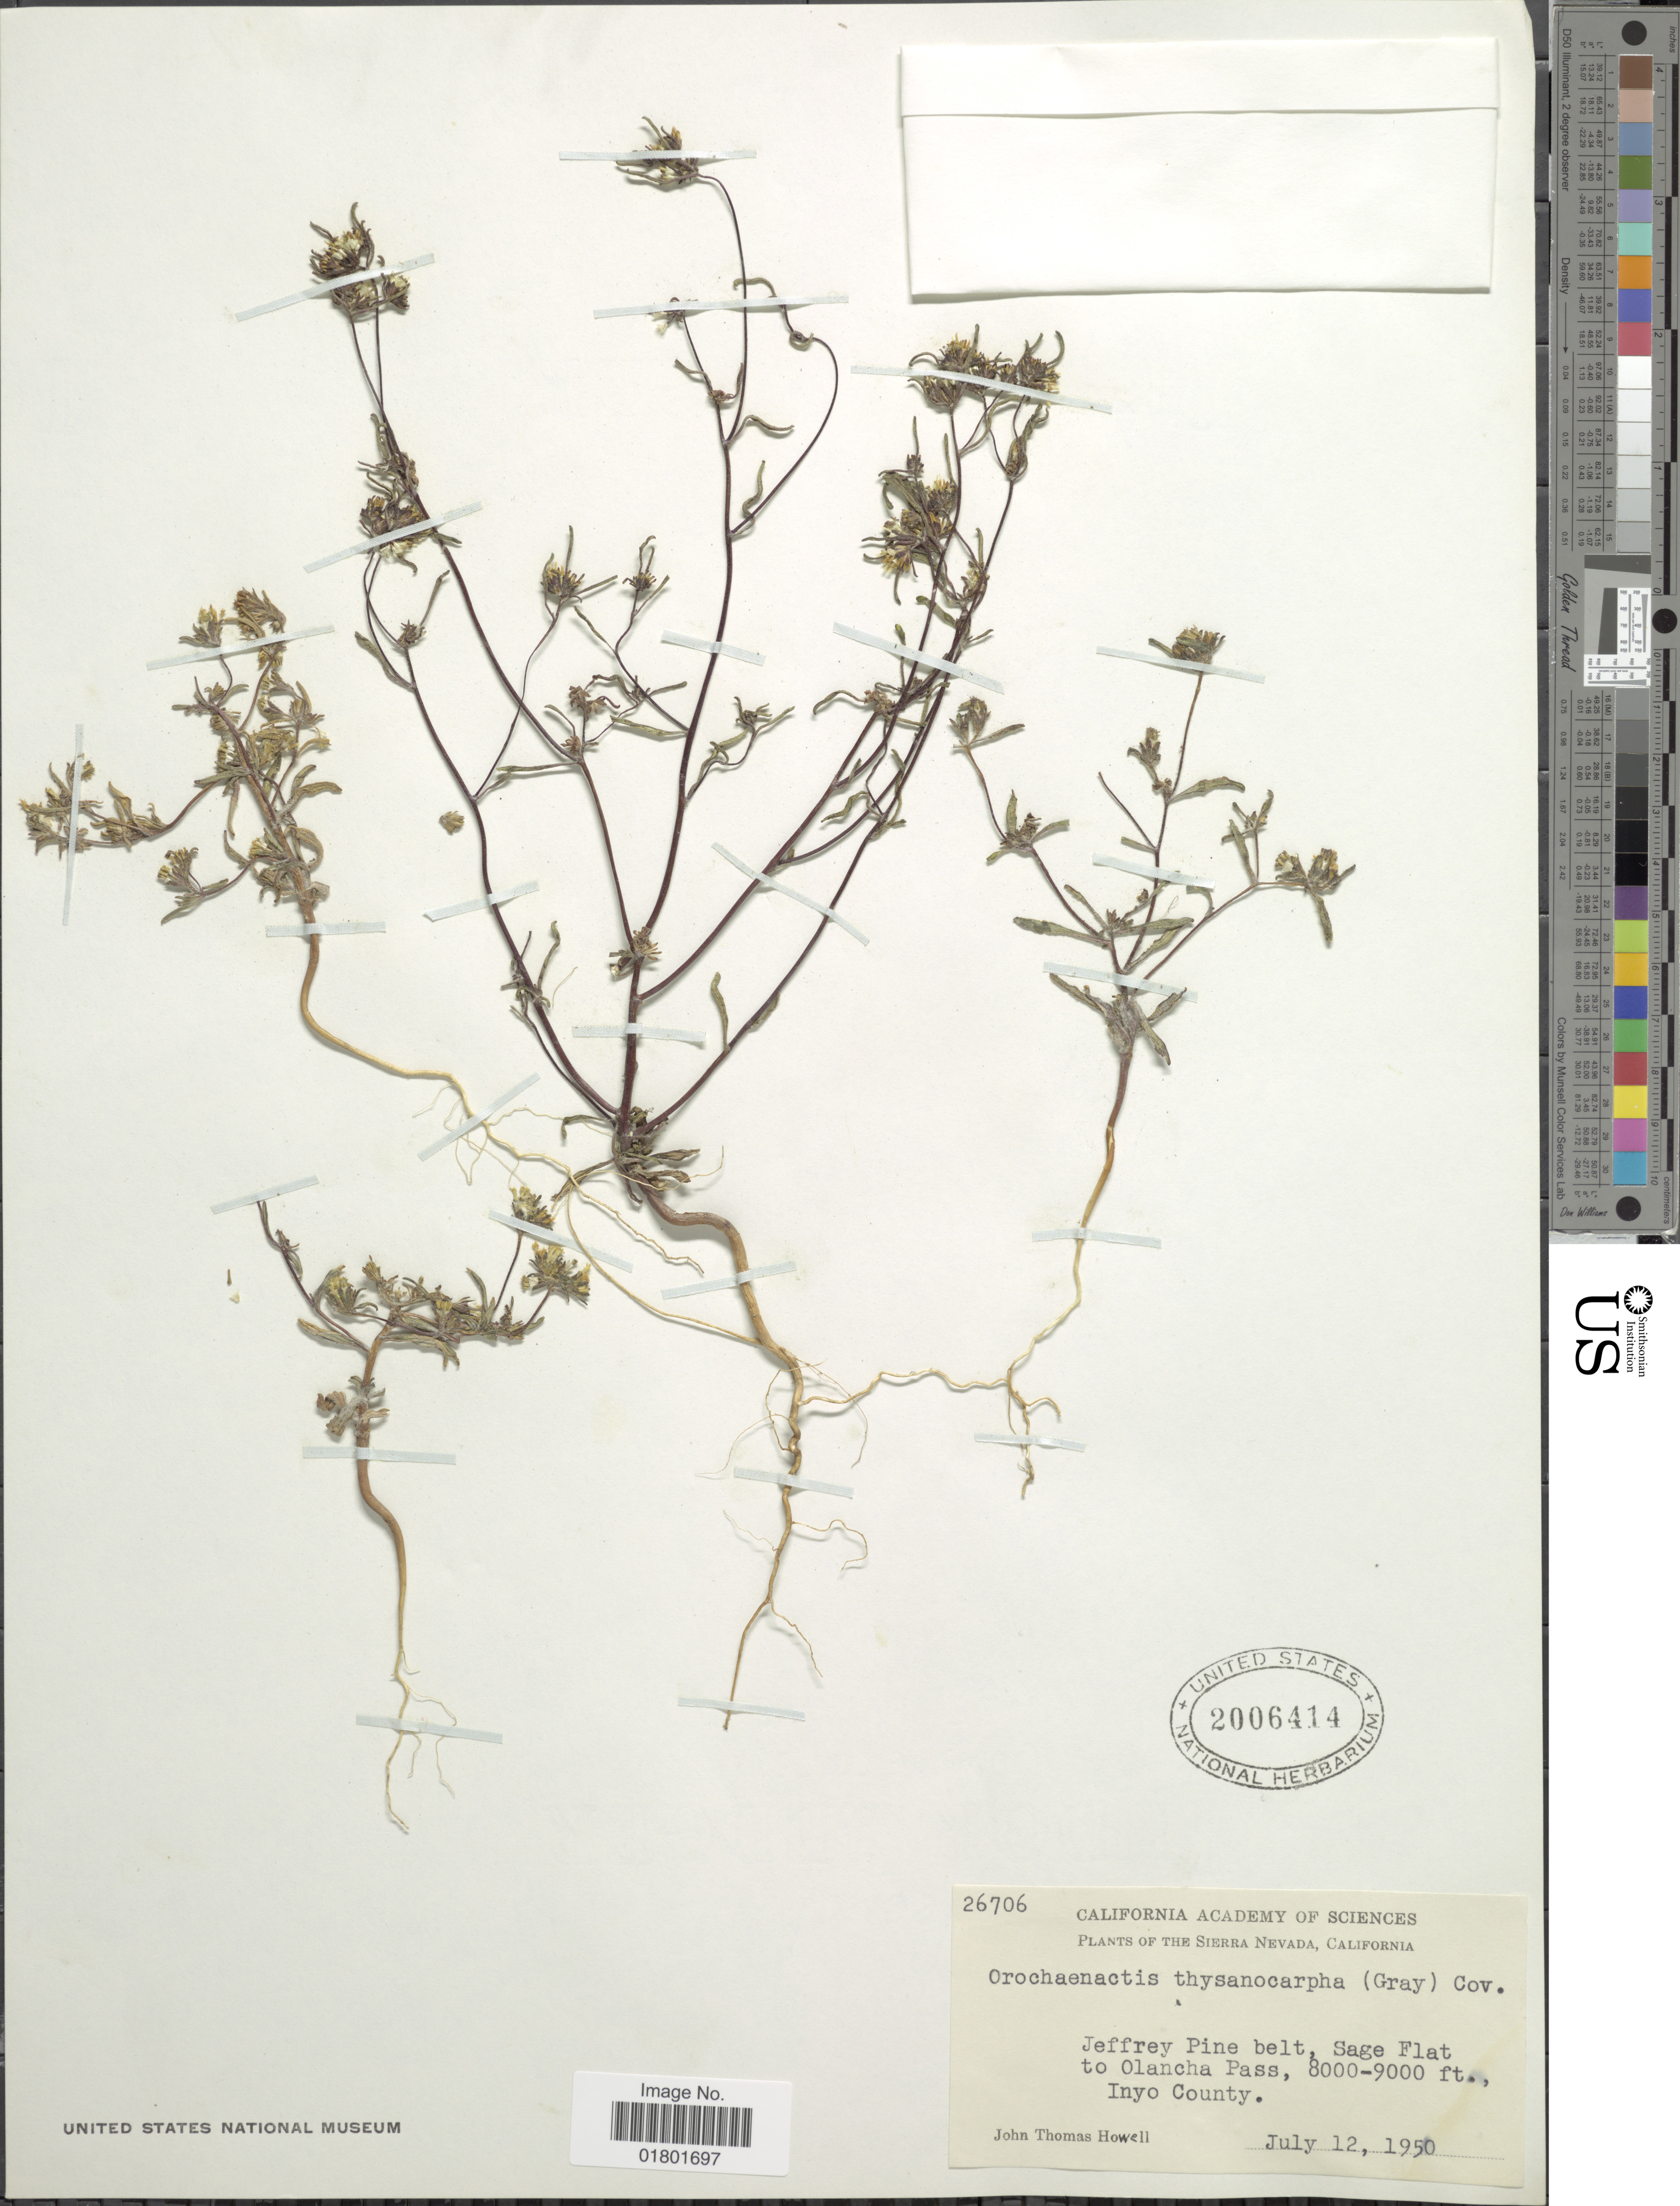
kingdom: Plantae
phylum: Tracheophyta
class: Magnoliopsida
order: Asterales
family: Asteraceae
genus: Orochaenactis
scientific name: Orochaenactis thysanocarpha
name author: (A. Gray) Coville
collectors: J. T. Howell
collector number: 26706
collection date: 1950-07-12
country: United States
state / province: California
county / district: Inyo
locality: The Sierra Nevada, Jeffrey Pine belt, Sage Flat to Olancha Pass, Inyo County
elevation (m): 2438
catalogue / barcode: US 2006414